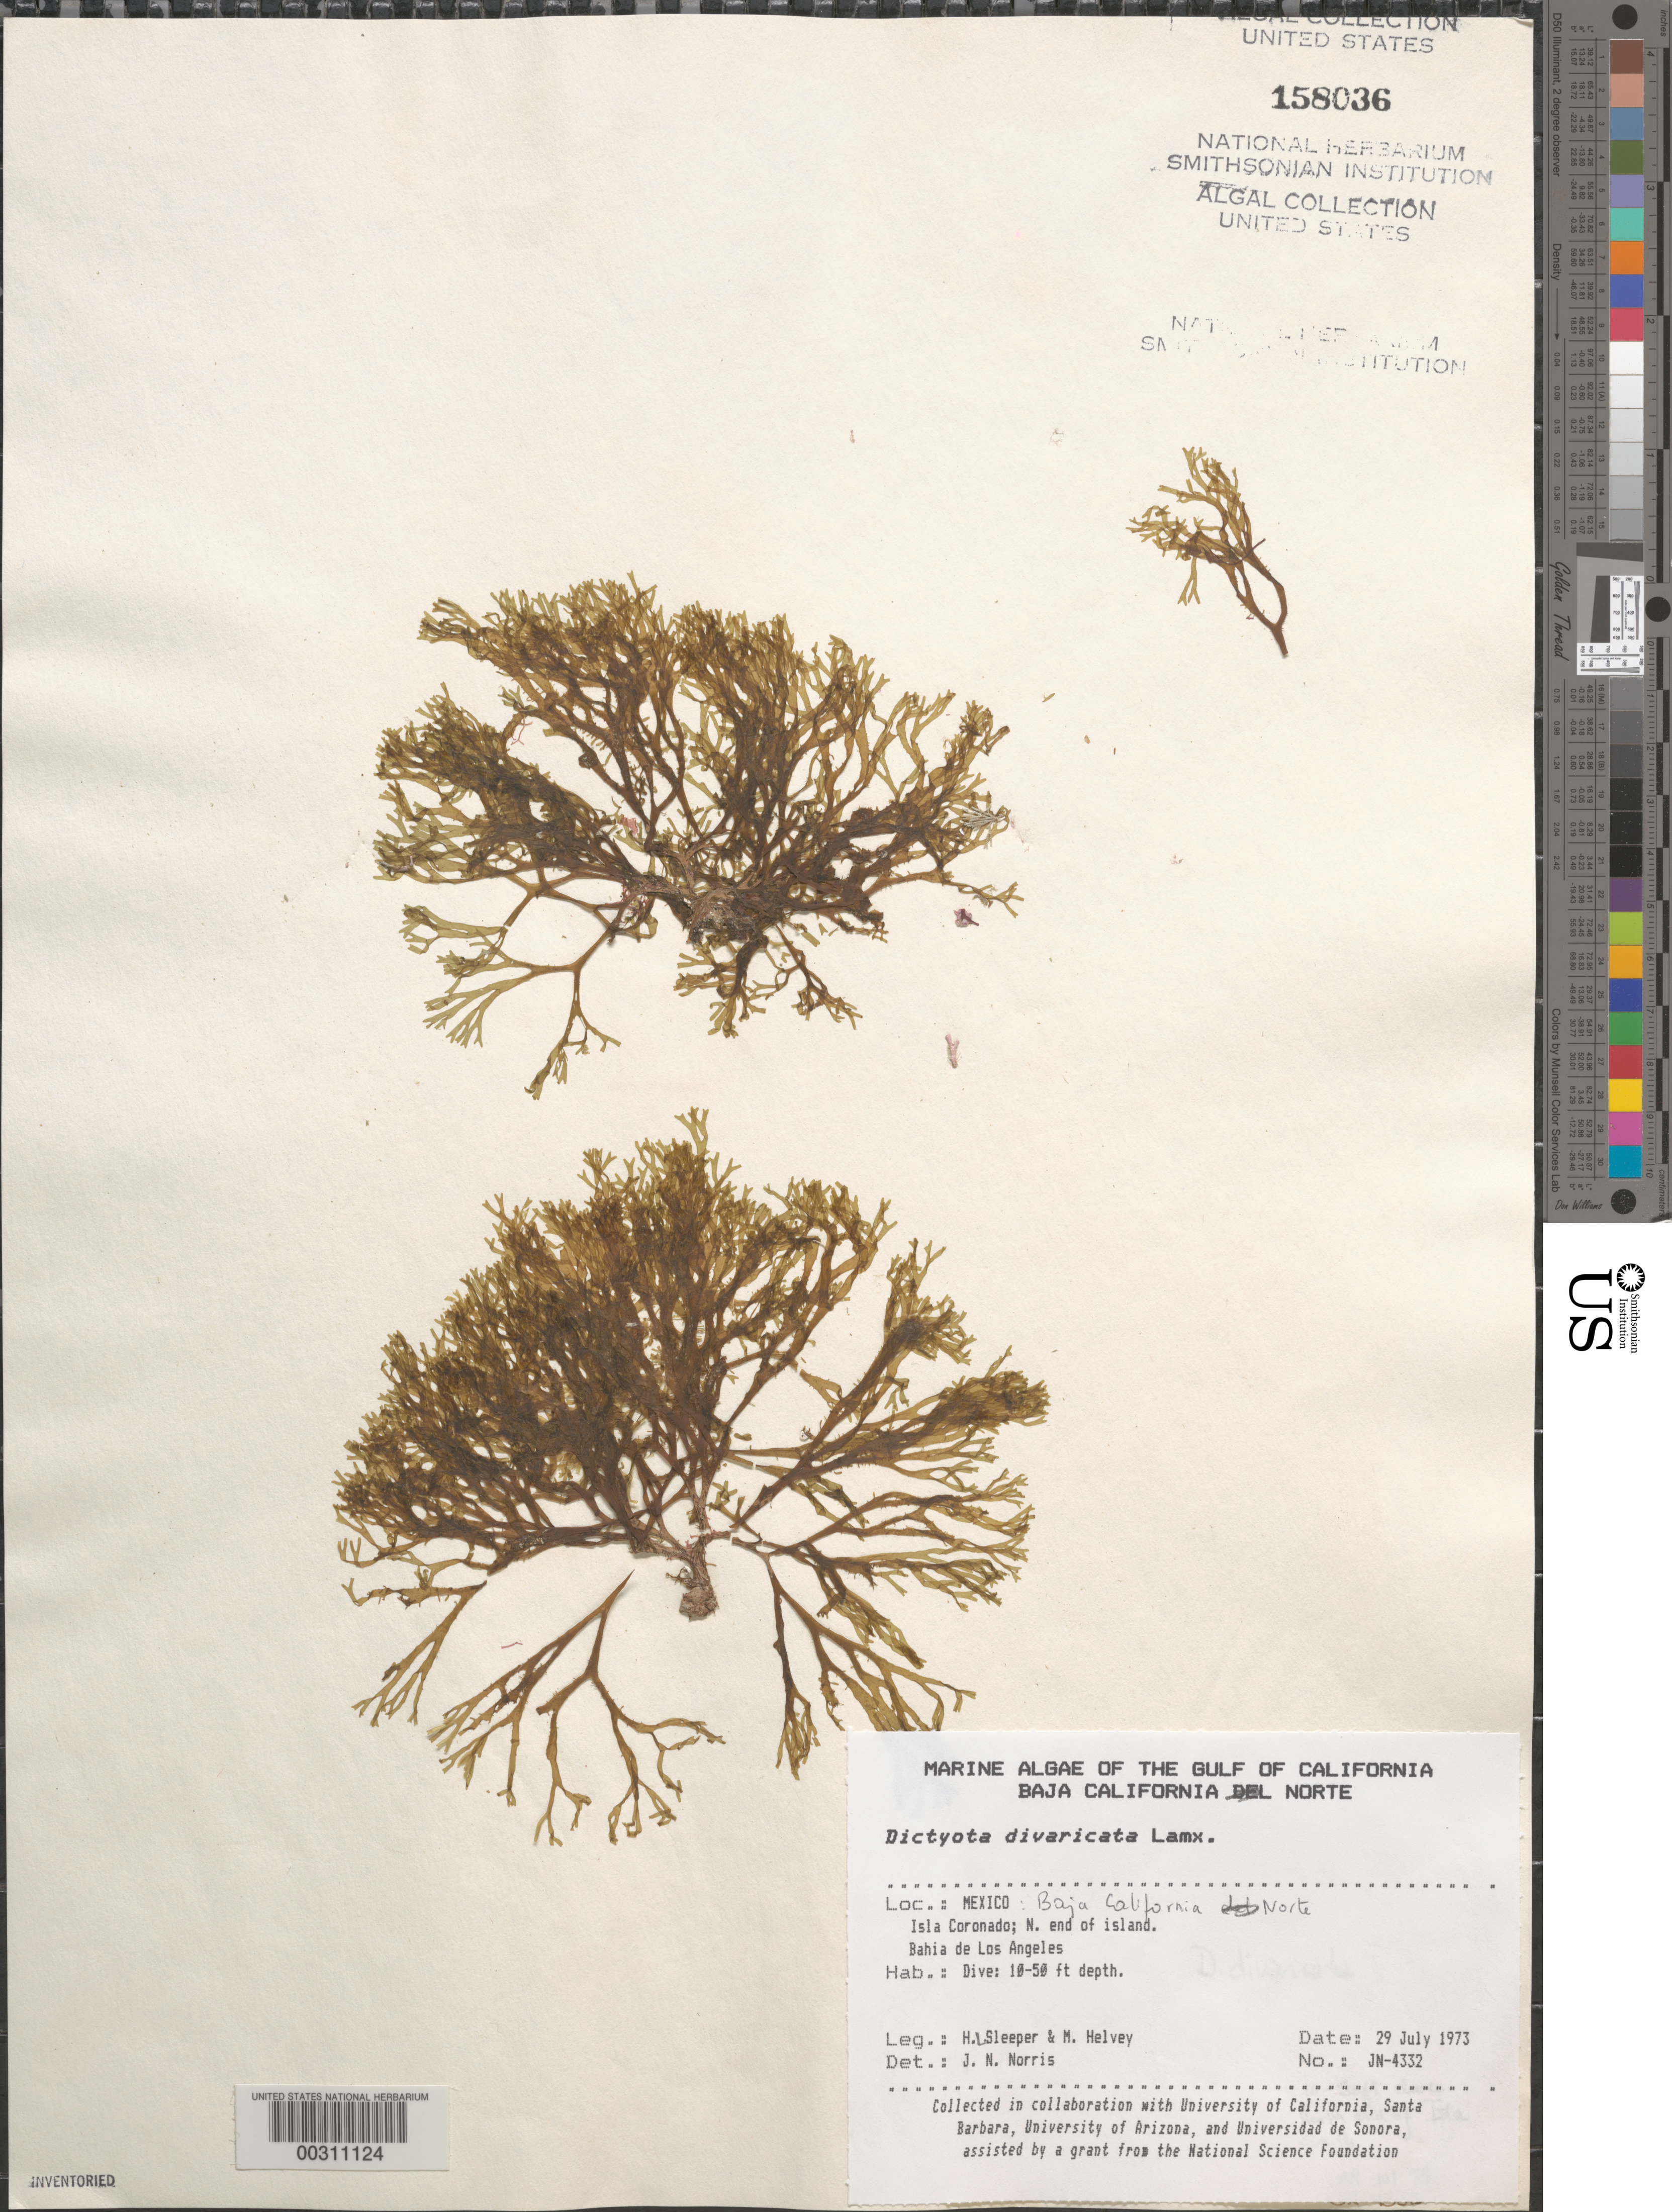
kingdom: Chromista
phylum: Ochrophyta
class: Phaeophyceae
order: Dictyotales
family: Dictyotaceae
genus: Dictyota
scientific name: Dictyota divaricata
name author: J.V.Lamouroux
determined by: Norris, James N.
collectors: H. Sleeper & M. Helvey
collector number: JN-4332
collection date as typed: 29 Jul 1973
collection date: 1973-07-29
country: Mexico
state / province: Baja California Norte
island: Isla Coronado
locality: Bahia de los Angeles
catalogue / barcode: US 158036